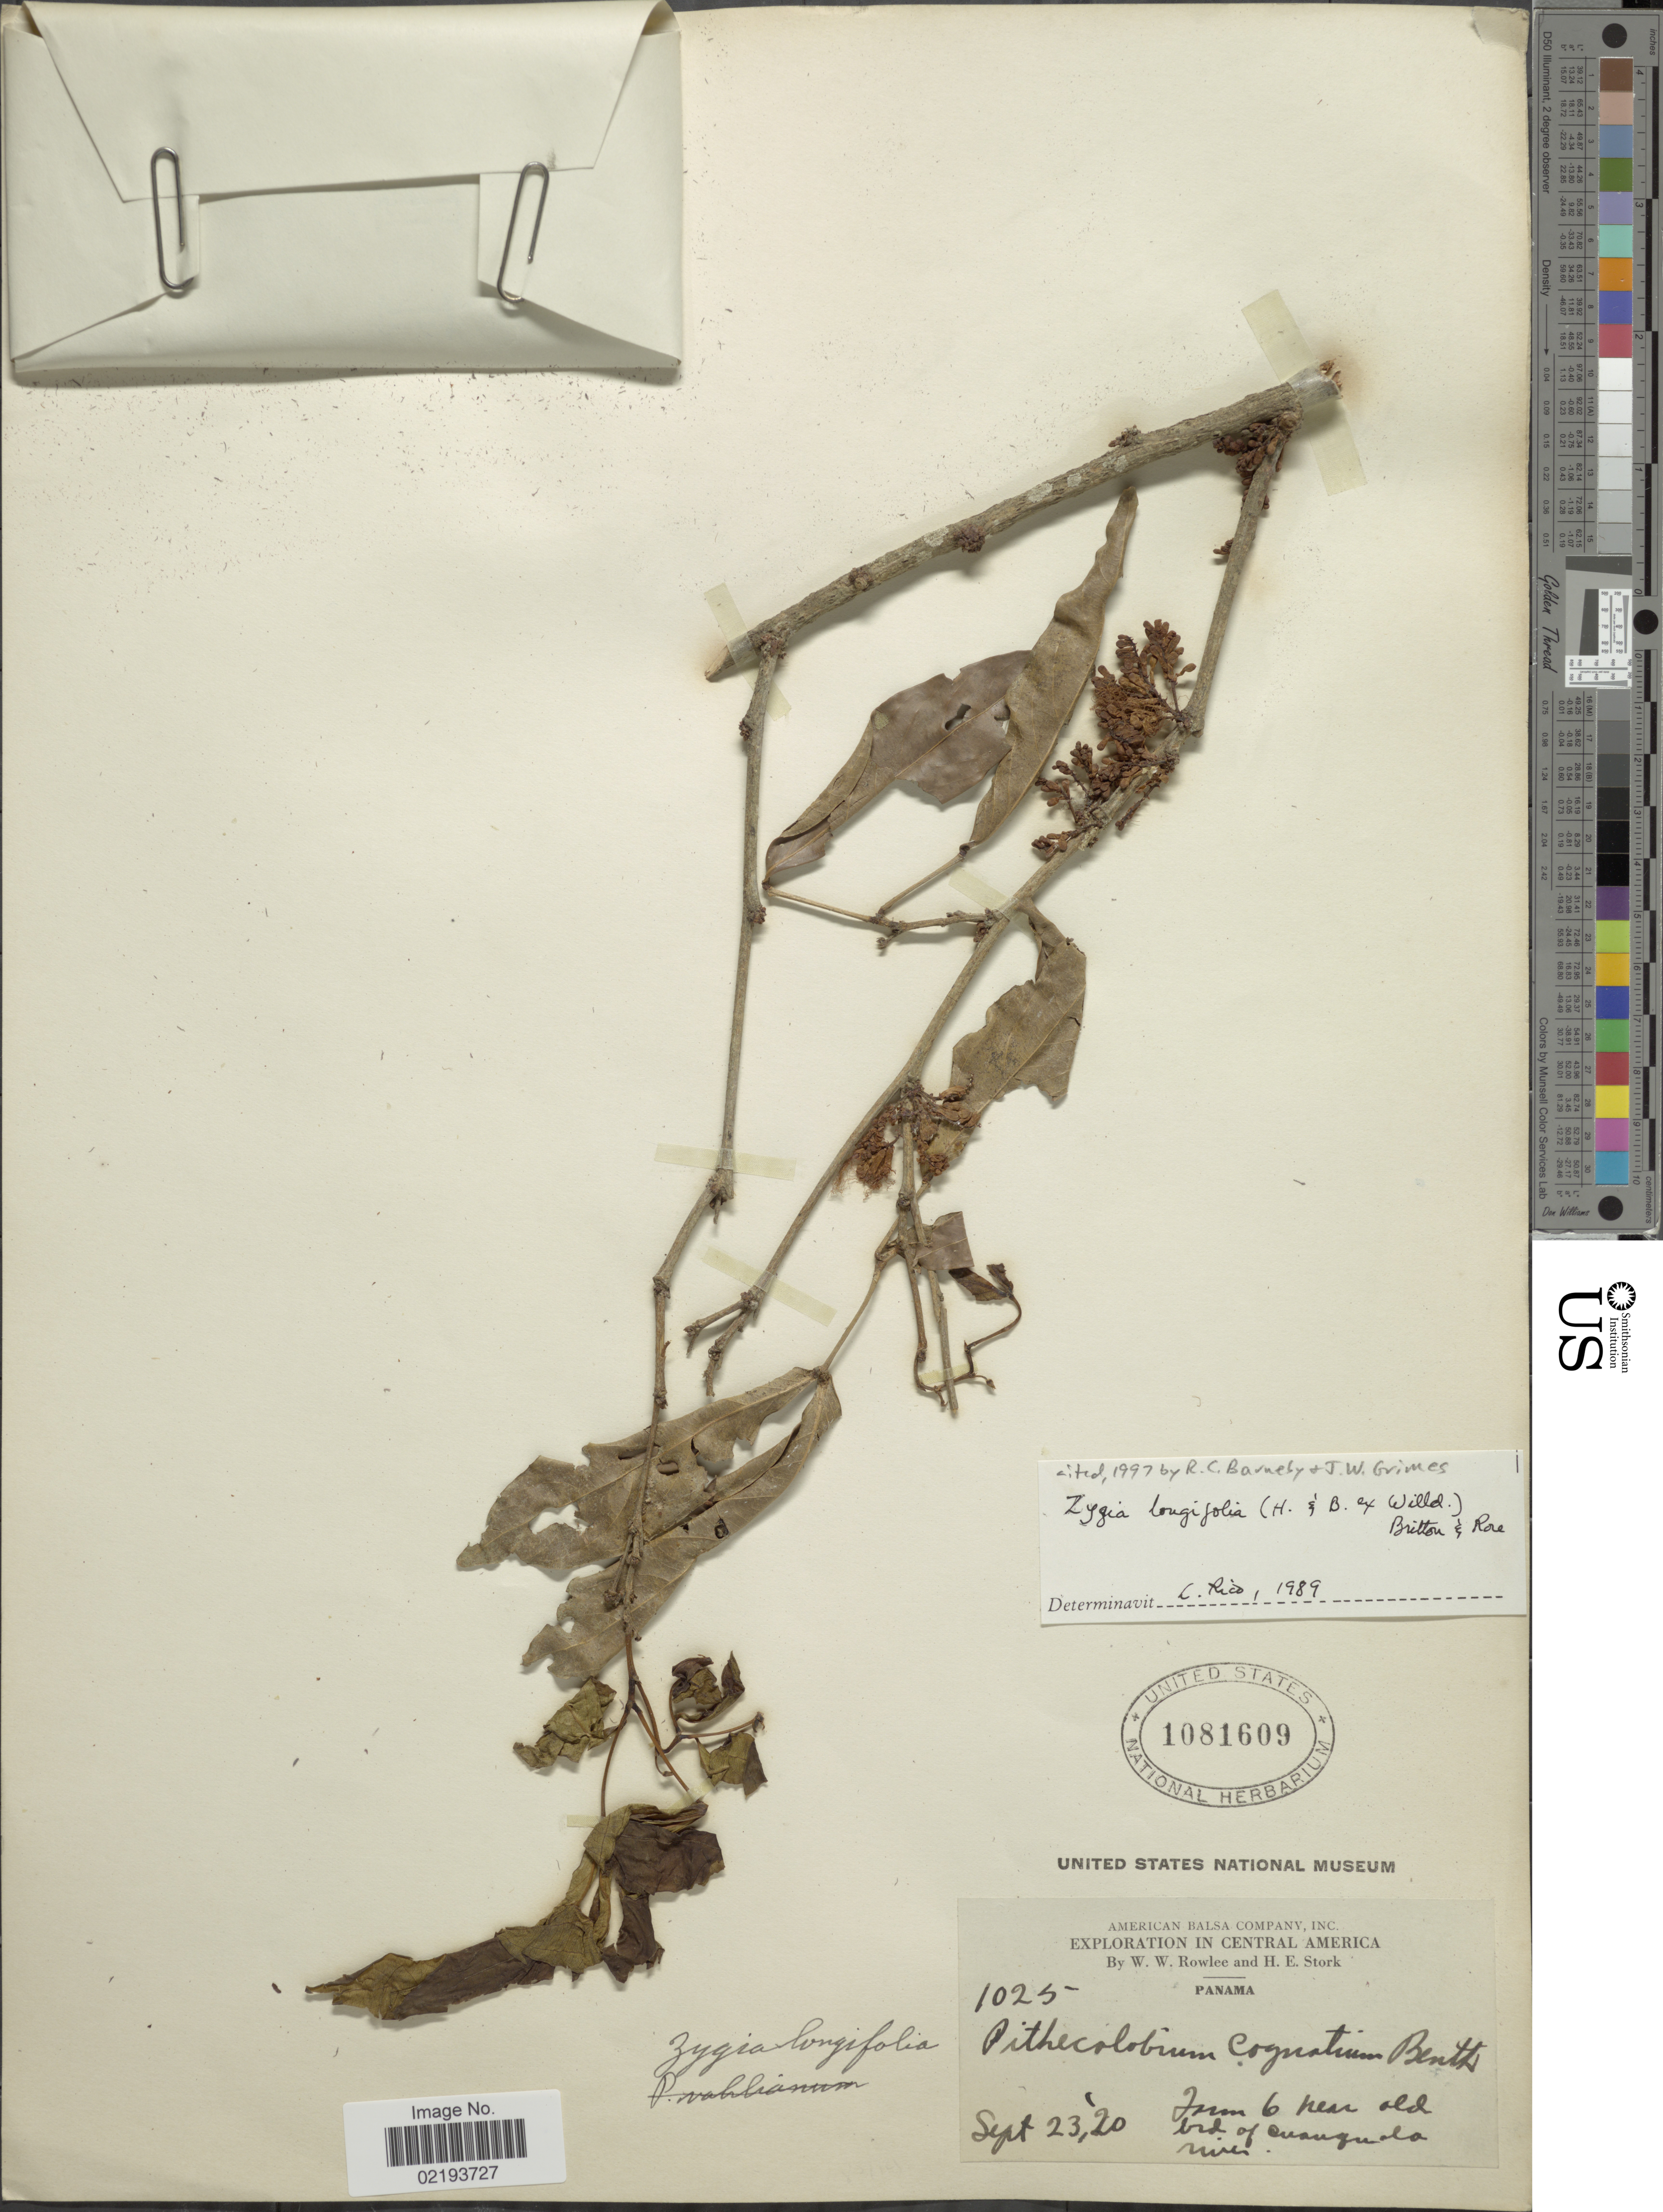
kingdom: Plantae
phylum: Tracheophyta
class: Magnoliopsida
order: Fabales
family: Fabaceae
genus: Zygia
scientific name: Zygia longifolia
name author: (Willd.) Britton & Rose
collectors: W. W. Rowlee & H. E. Stork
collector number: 1025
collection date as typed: Transcribed d/m/y: 23/9/20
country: Panama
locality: Farm 6 near old bed of Changuinola river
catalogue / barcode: US 1081609